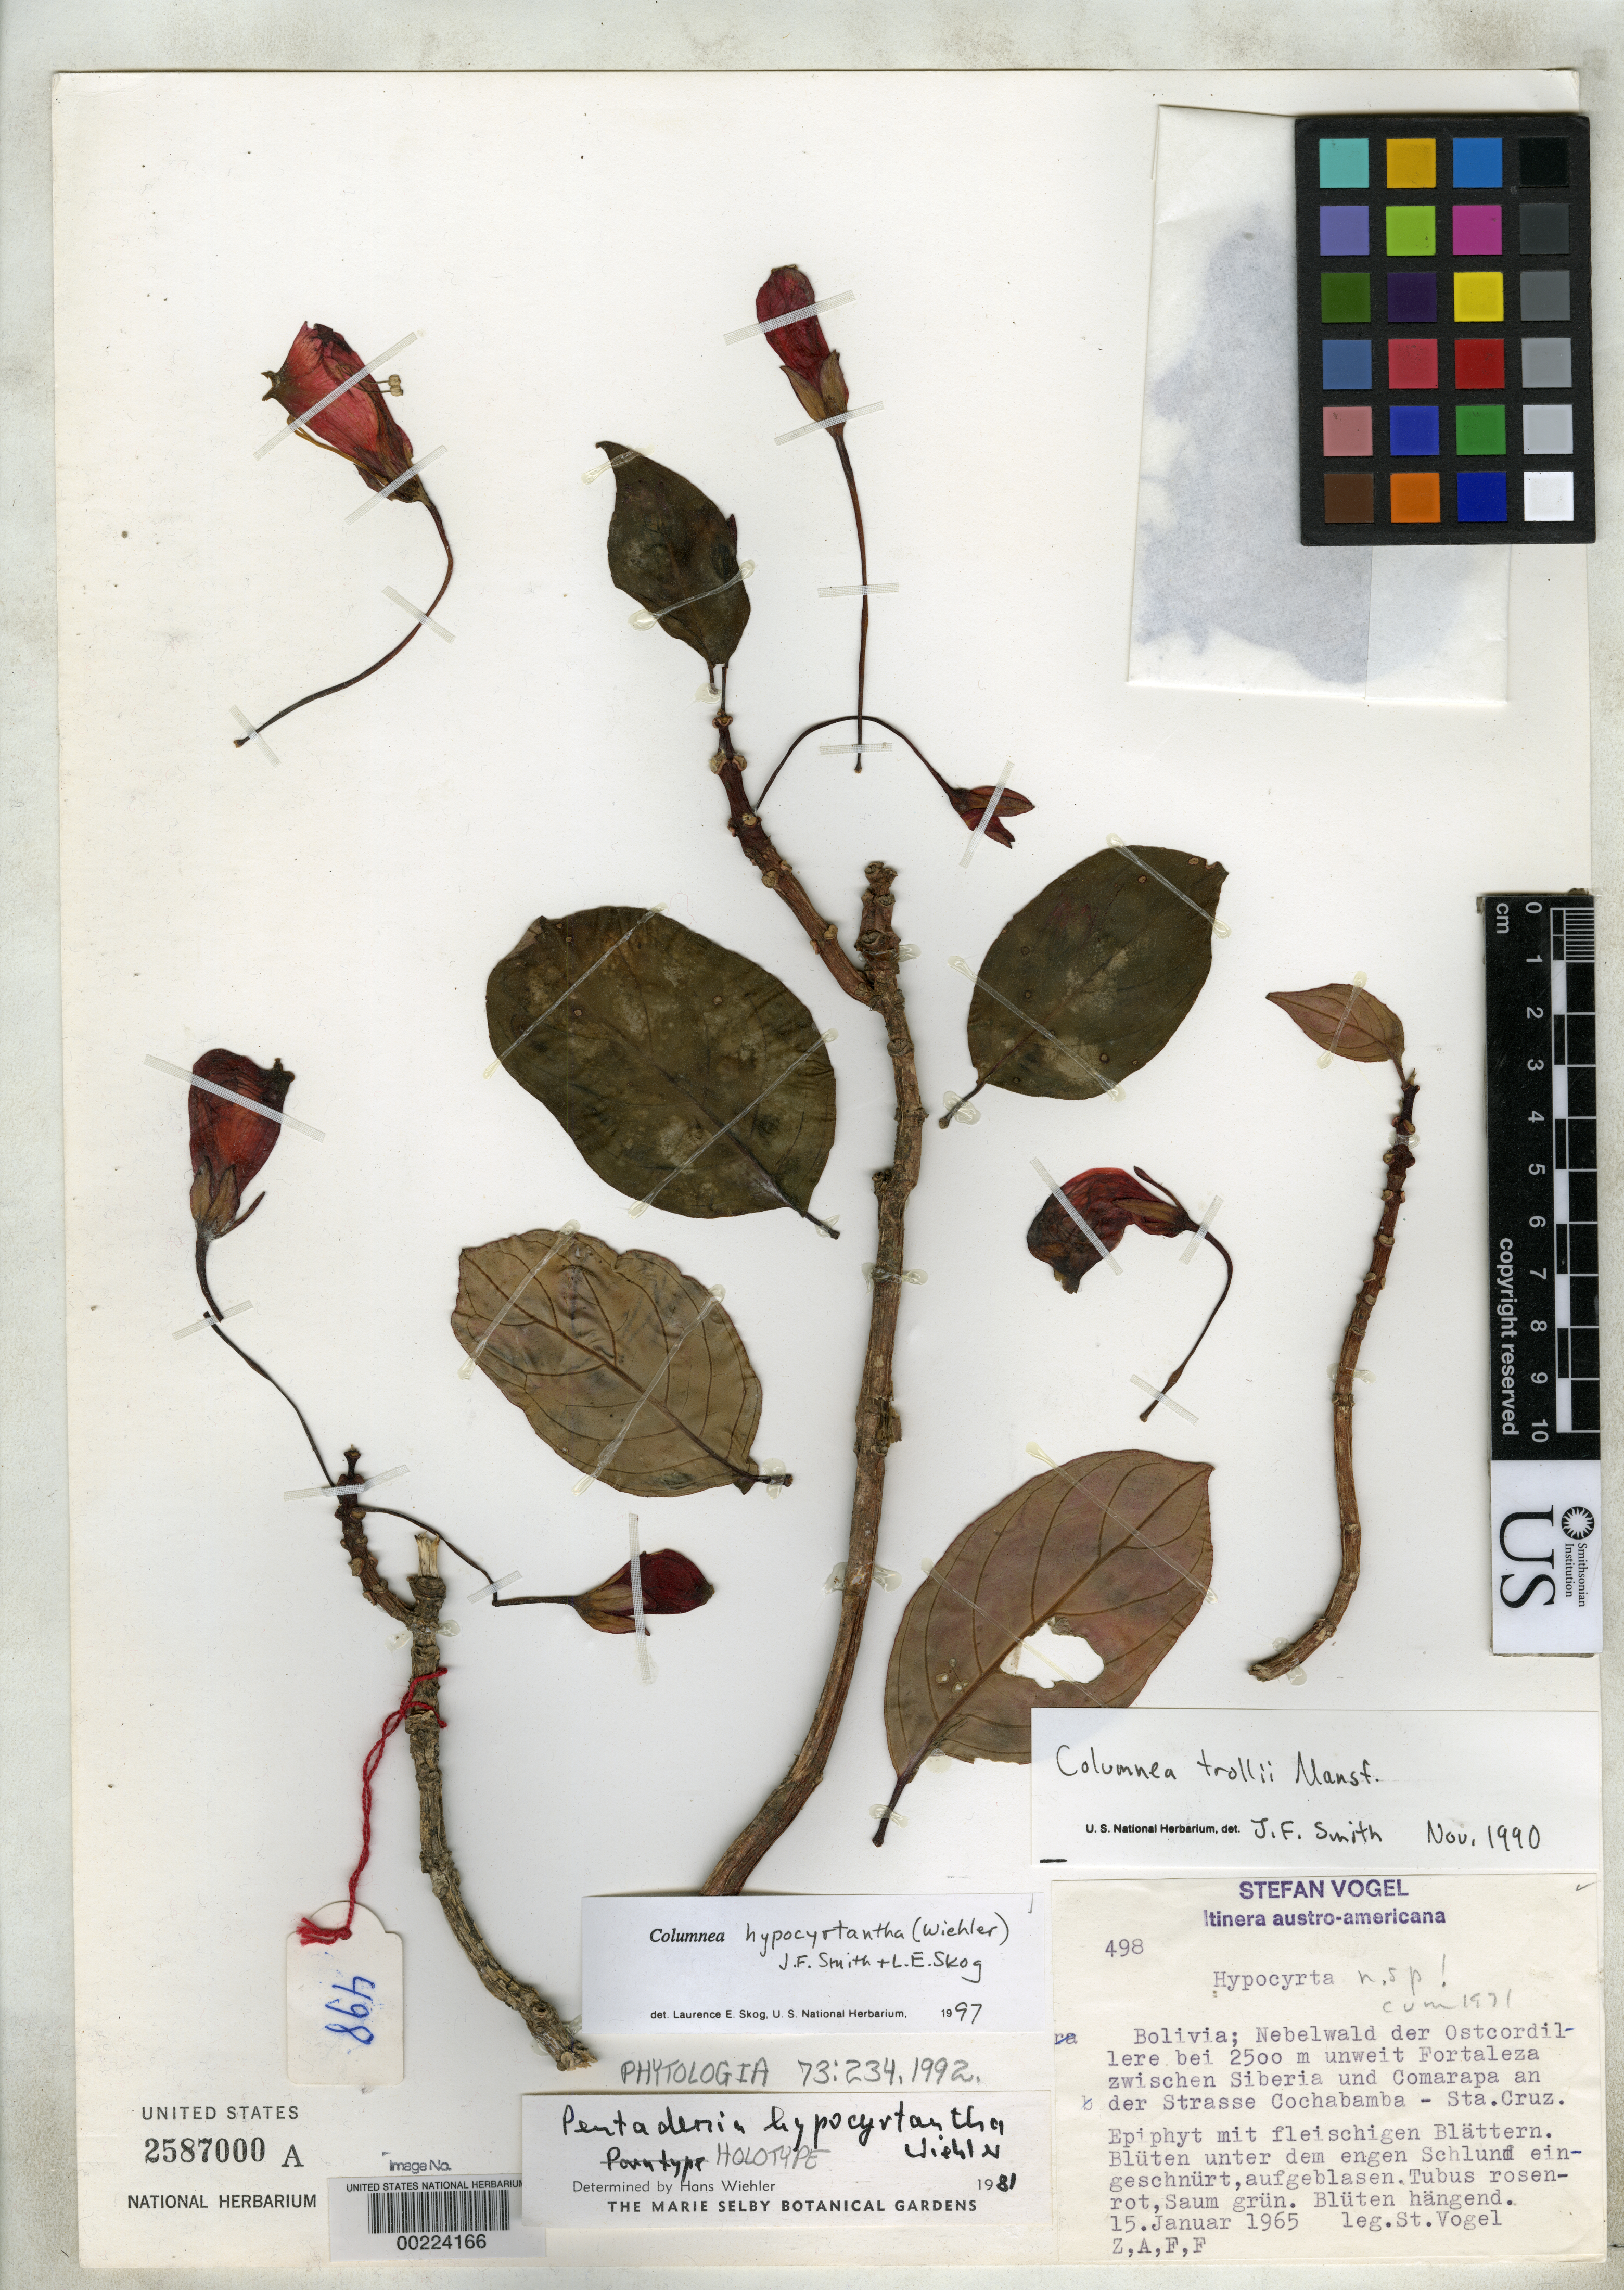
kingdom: Plantae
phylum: Tracheophyta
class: Magnoliopsida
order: Lamiales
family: Gesneriaceae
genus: Pentadenia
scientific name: Pentadenia hypocyrtantha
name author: Wiehler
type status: Holotype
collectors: S. Vogel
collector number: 498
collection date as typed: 15 Jan 1965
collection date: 1965-01-15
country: Bolivia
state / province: Santa Cruz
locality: Road Cochabamba to Santa Cruz, between Siberia & Comarapa, near Fortaleza.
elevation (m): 2500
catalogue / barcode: US 2587000A